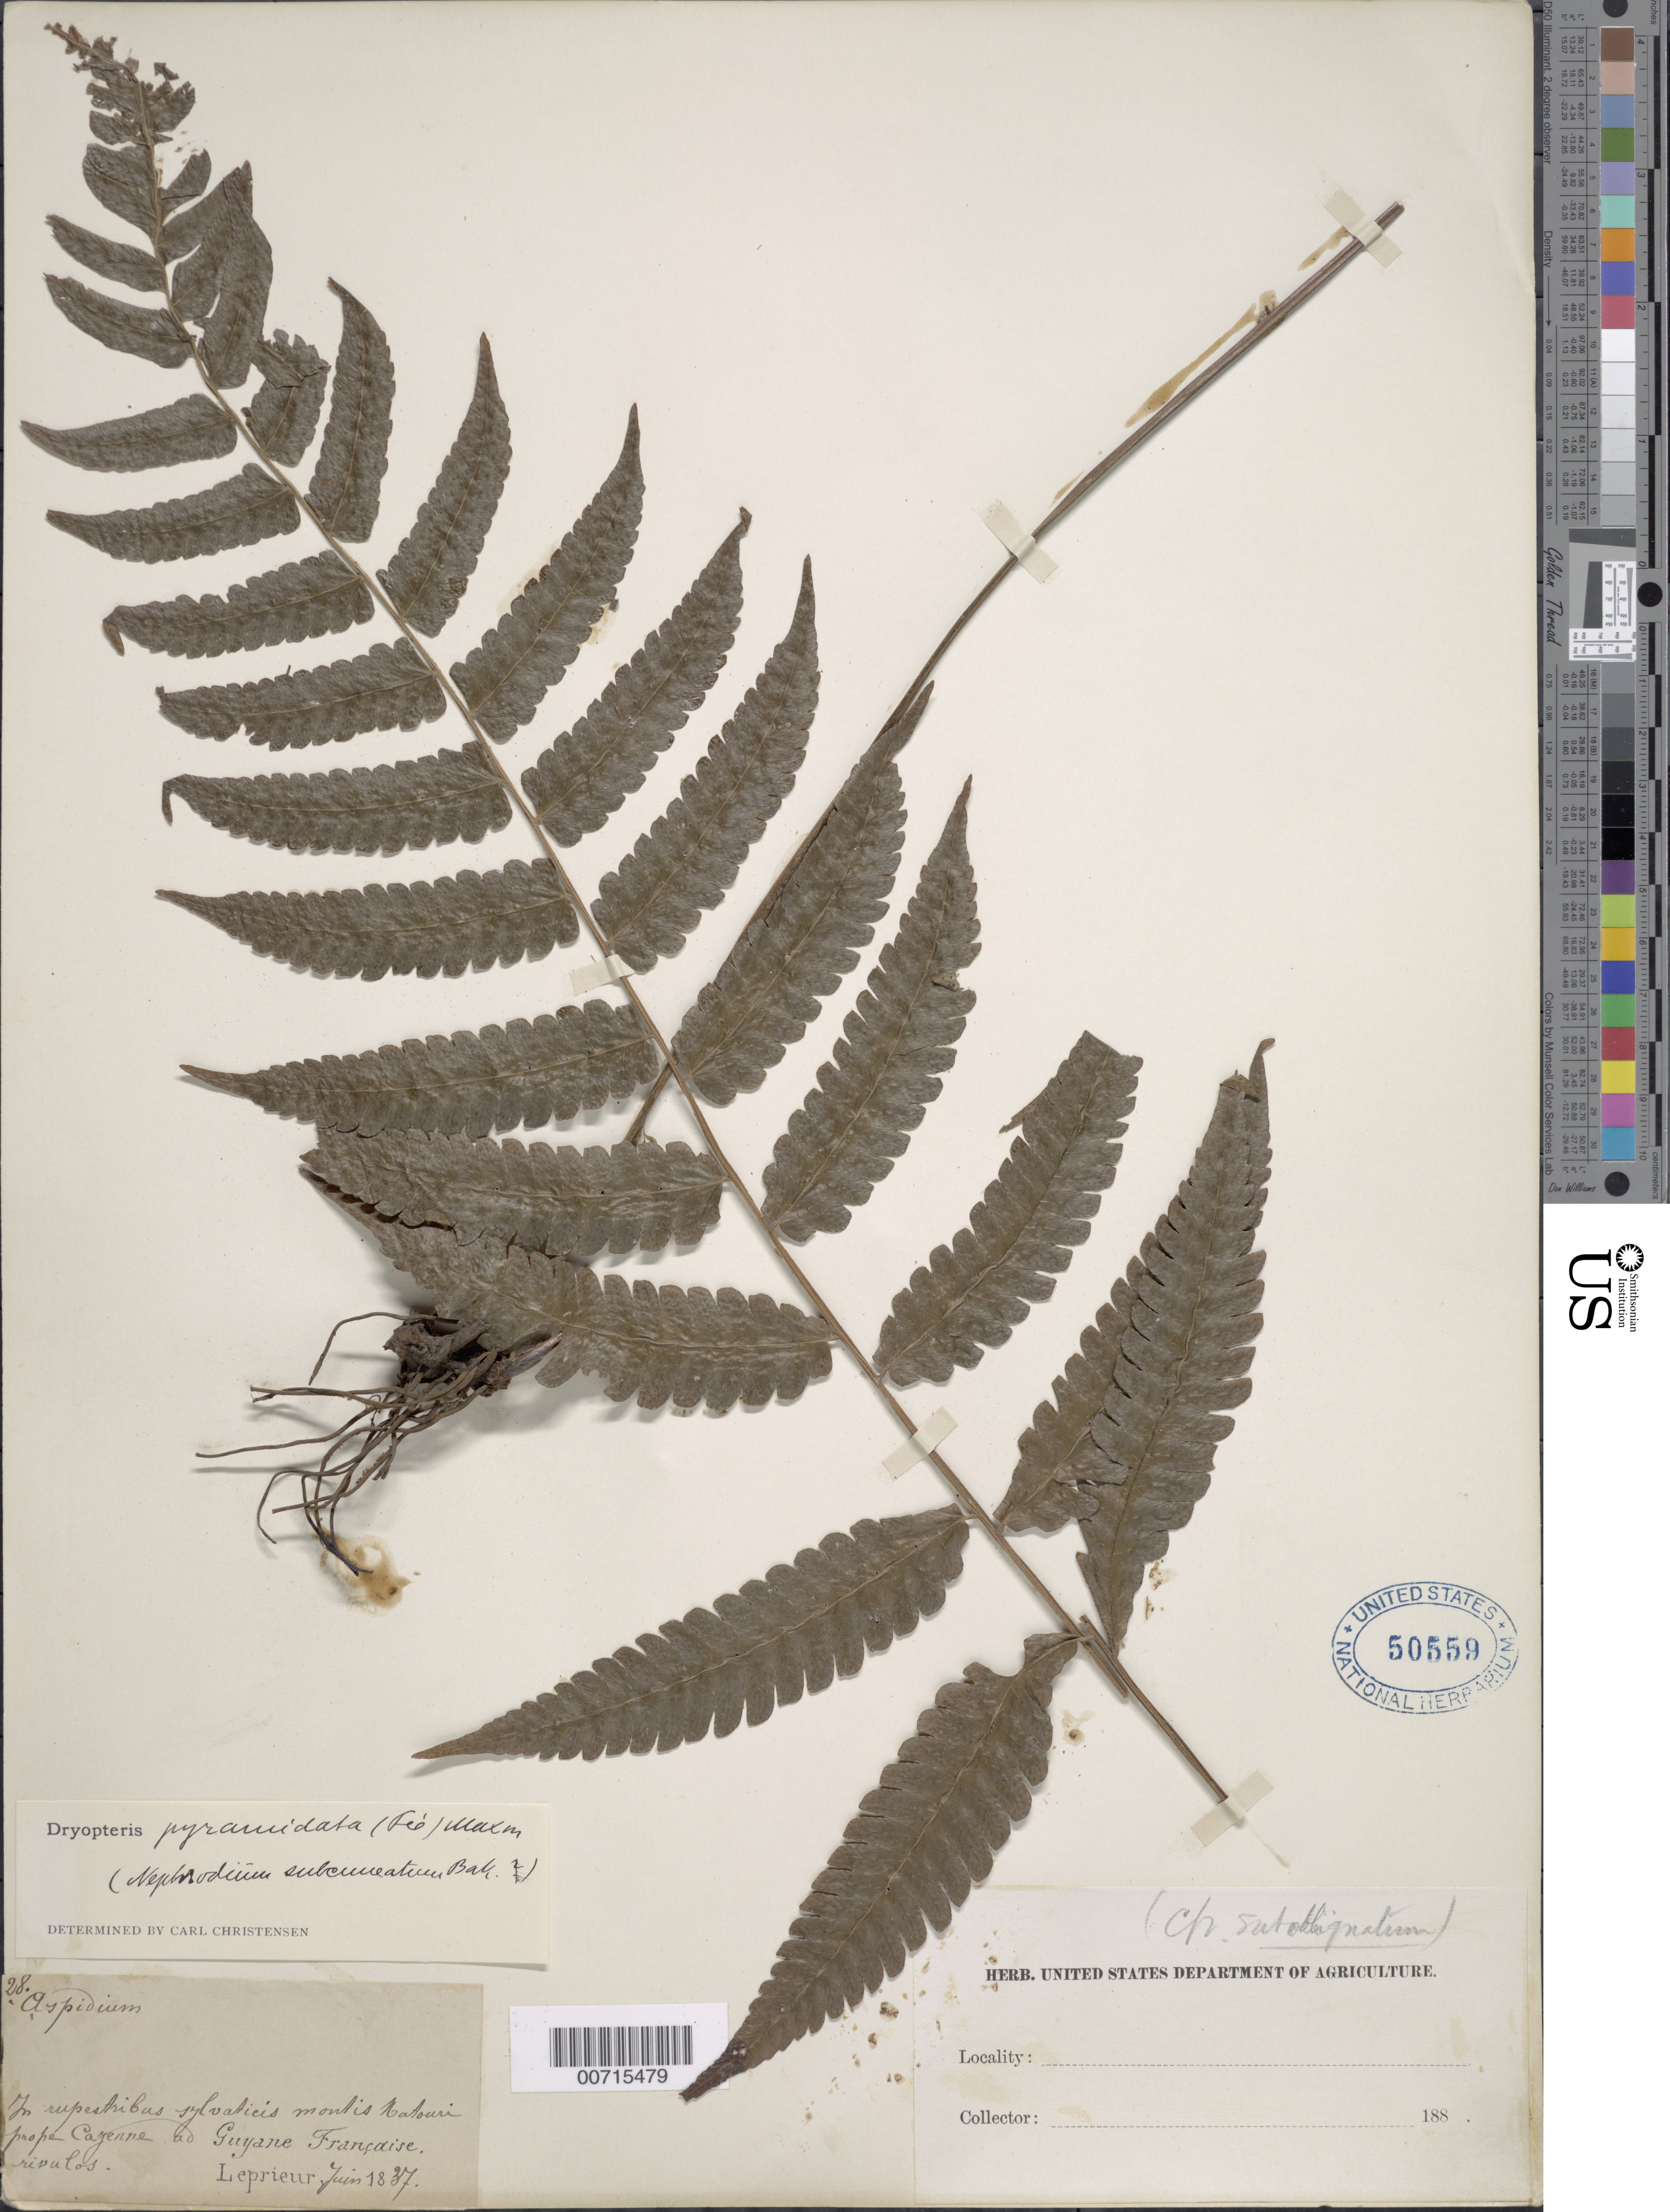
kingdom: Plantae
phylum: Tracheophyta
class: Polypodiopsida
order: Polypodiales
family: Thelypteridaceae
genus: Goniopteris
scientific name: Goniopteris abrupta (Desv.) comb. nov., ined 2015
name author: (Desv.)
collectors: F. M. R. Leprieur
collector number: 28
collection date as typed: June 1837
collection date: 1837-06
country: French Guiana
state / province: Cayenne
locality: Cayenne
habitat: Rupestribus sylvaticis montis Natouri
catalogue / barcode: US 50559